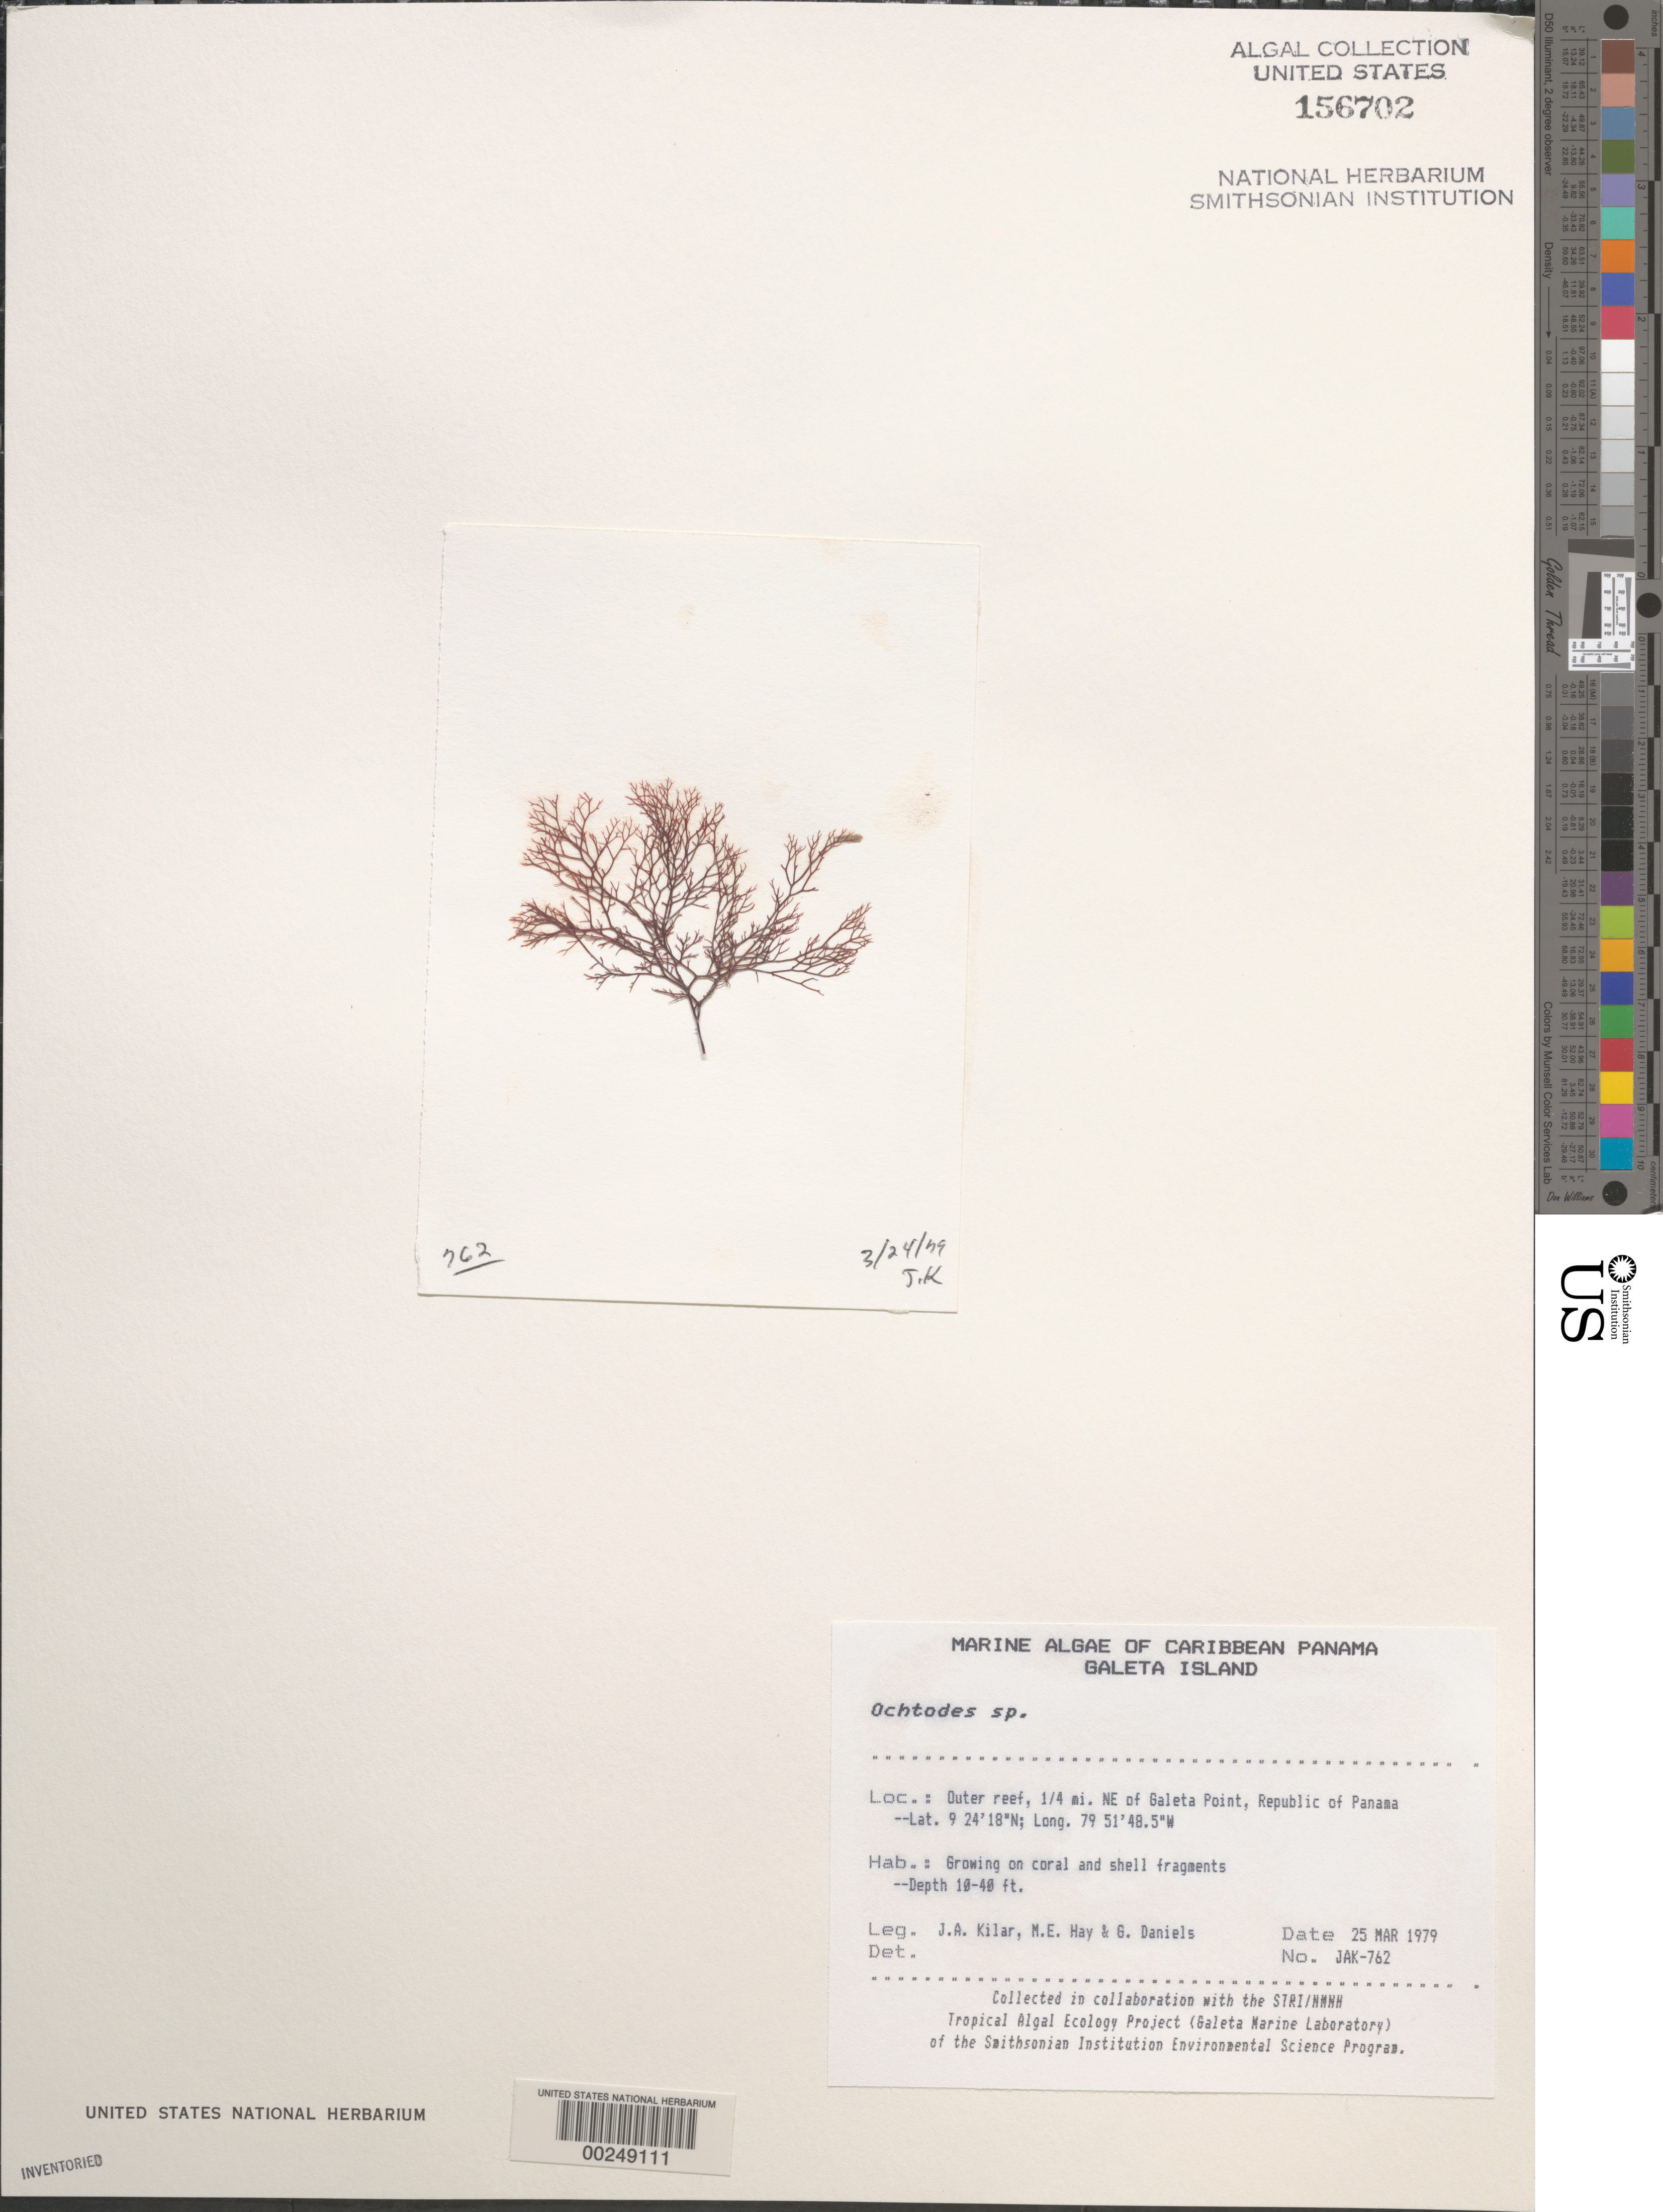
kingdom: Plantae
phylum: Rhodophyta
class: Florideophyceae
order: Gigartinales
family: Rhizophyllidaceae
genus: Ochtodes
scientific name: Ochtodes sp.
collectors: J. A. Kilar, M. E. Hay & G. S. Daniels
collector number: JAK-762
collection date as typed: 25 Mar 1979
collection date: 1979-03-25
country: Panama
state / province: Colón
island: Galeta Island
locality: Reef 1/4th mile northeast of Galeta Point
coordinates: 9 24'18"N, 79 51'48.5"W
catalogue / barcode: US 156702